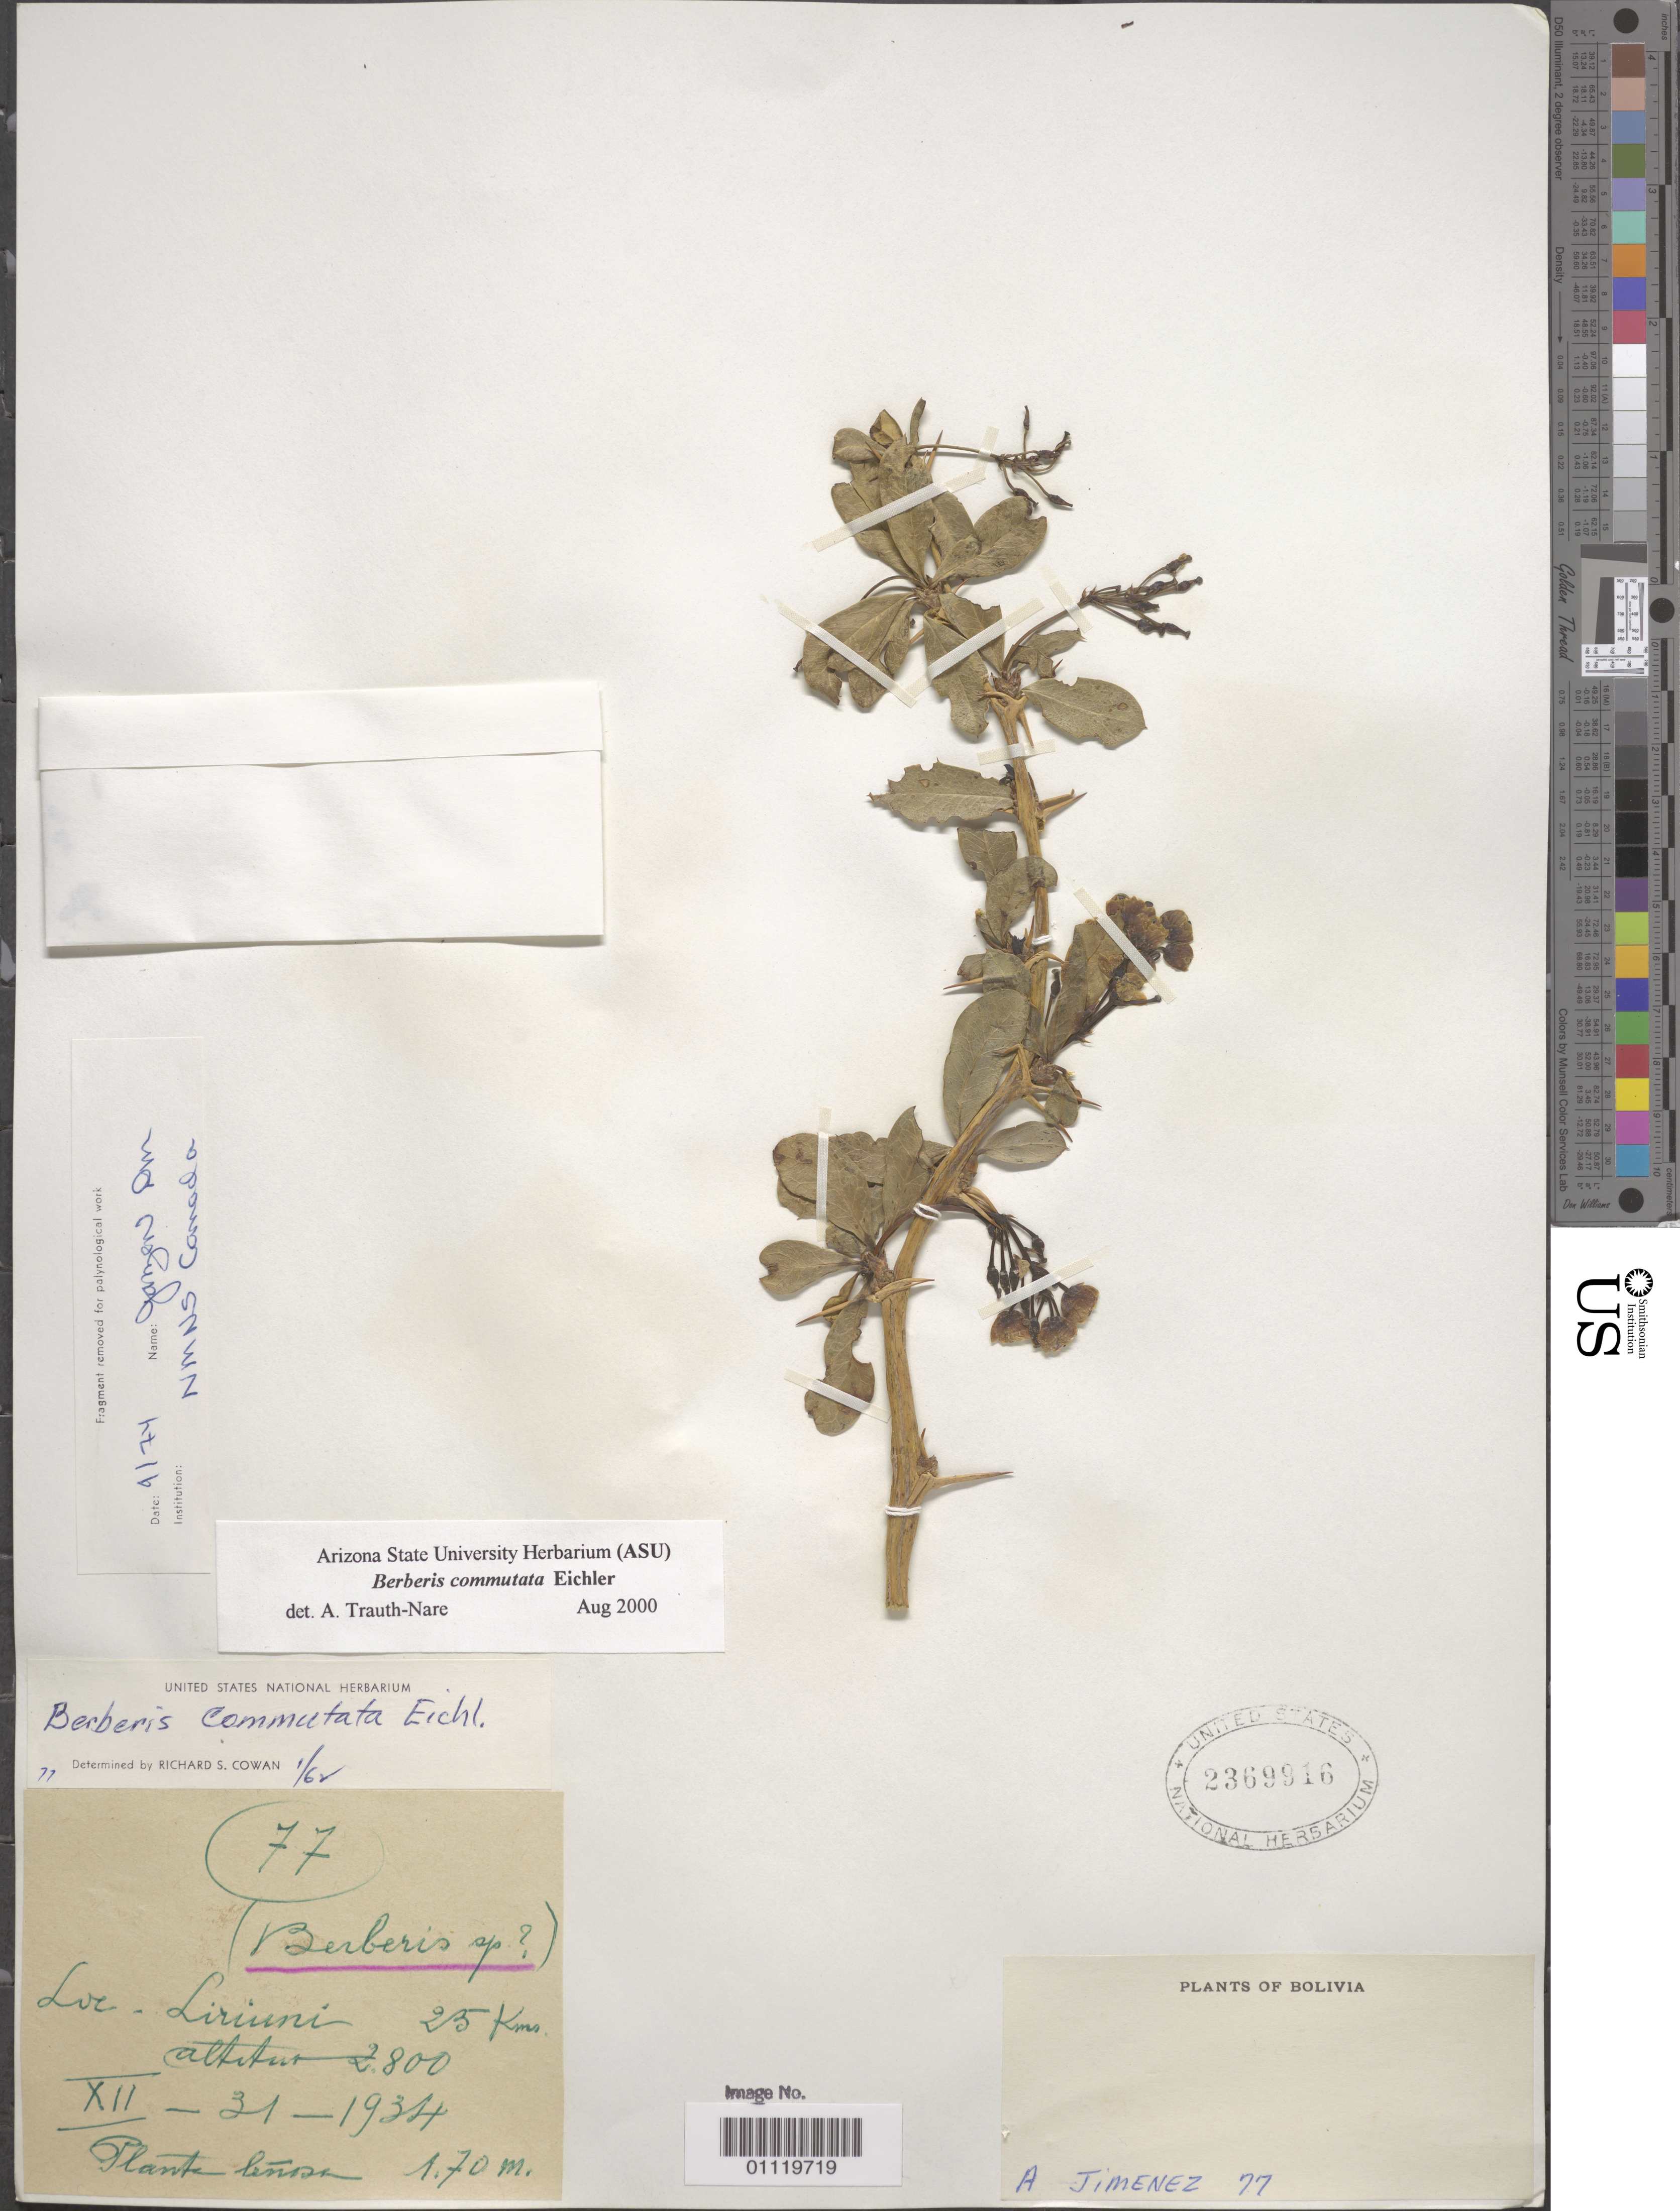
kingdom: Plantae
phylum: Tracheophyta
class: Magnoliopsida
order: Ranunculales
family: Berberidaceae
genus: Berberis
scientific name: Berberis commutata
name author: Eichler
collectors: A. Jimenez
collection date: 1934-12-31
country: Bolivia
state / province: Cochabamba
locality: Liriuni 25 Km.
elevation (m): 2800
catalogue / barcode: US 2369916